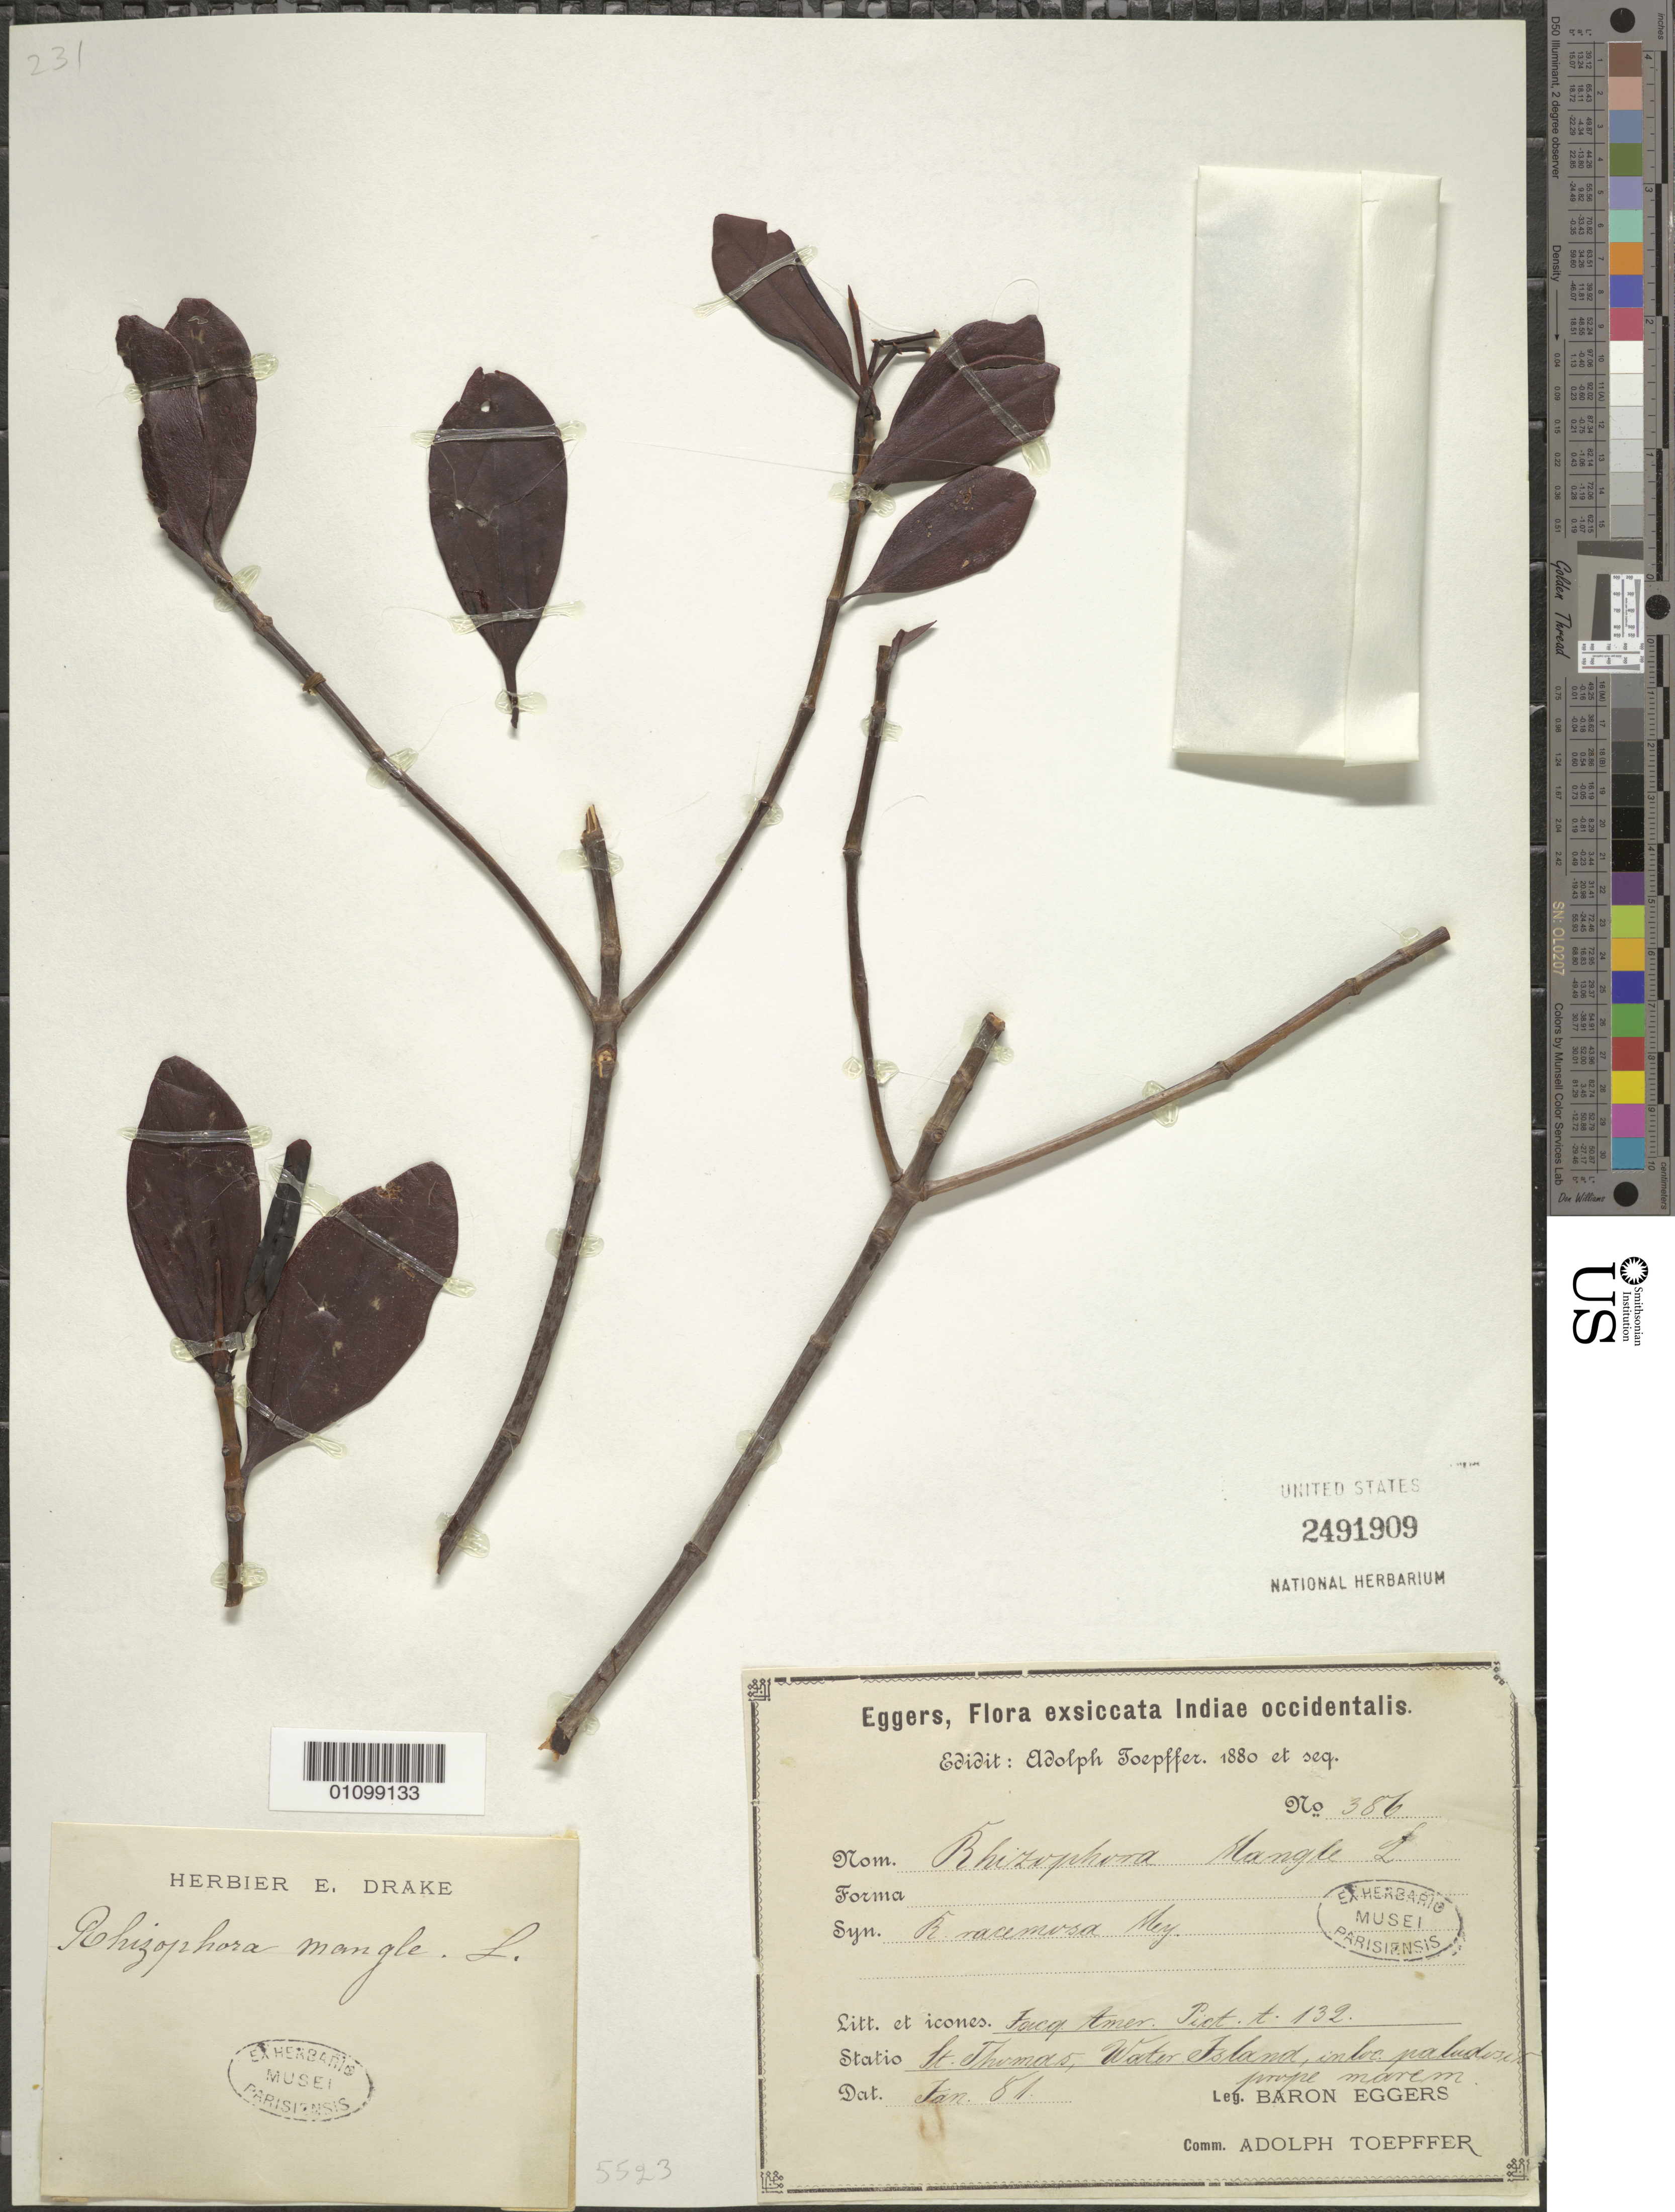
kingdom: Plantae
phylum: Tracheophyta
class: Magnoliopsida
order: Malpighiales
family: Rhizophoraceae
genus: Rhizophora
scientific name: Rhizophora mangle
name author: L.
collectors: H. F. A. von Eggers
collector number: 386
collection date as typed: Jan 1881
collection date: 1881-01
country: U.S. Virgin Islands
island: St. Thomas I.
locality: Water Island, in loc. parludousi prope marem.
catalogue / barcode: US 2491909